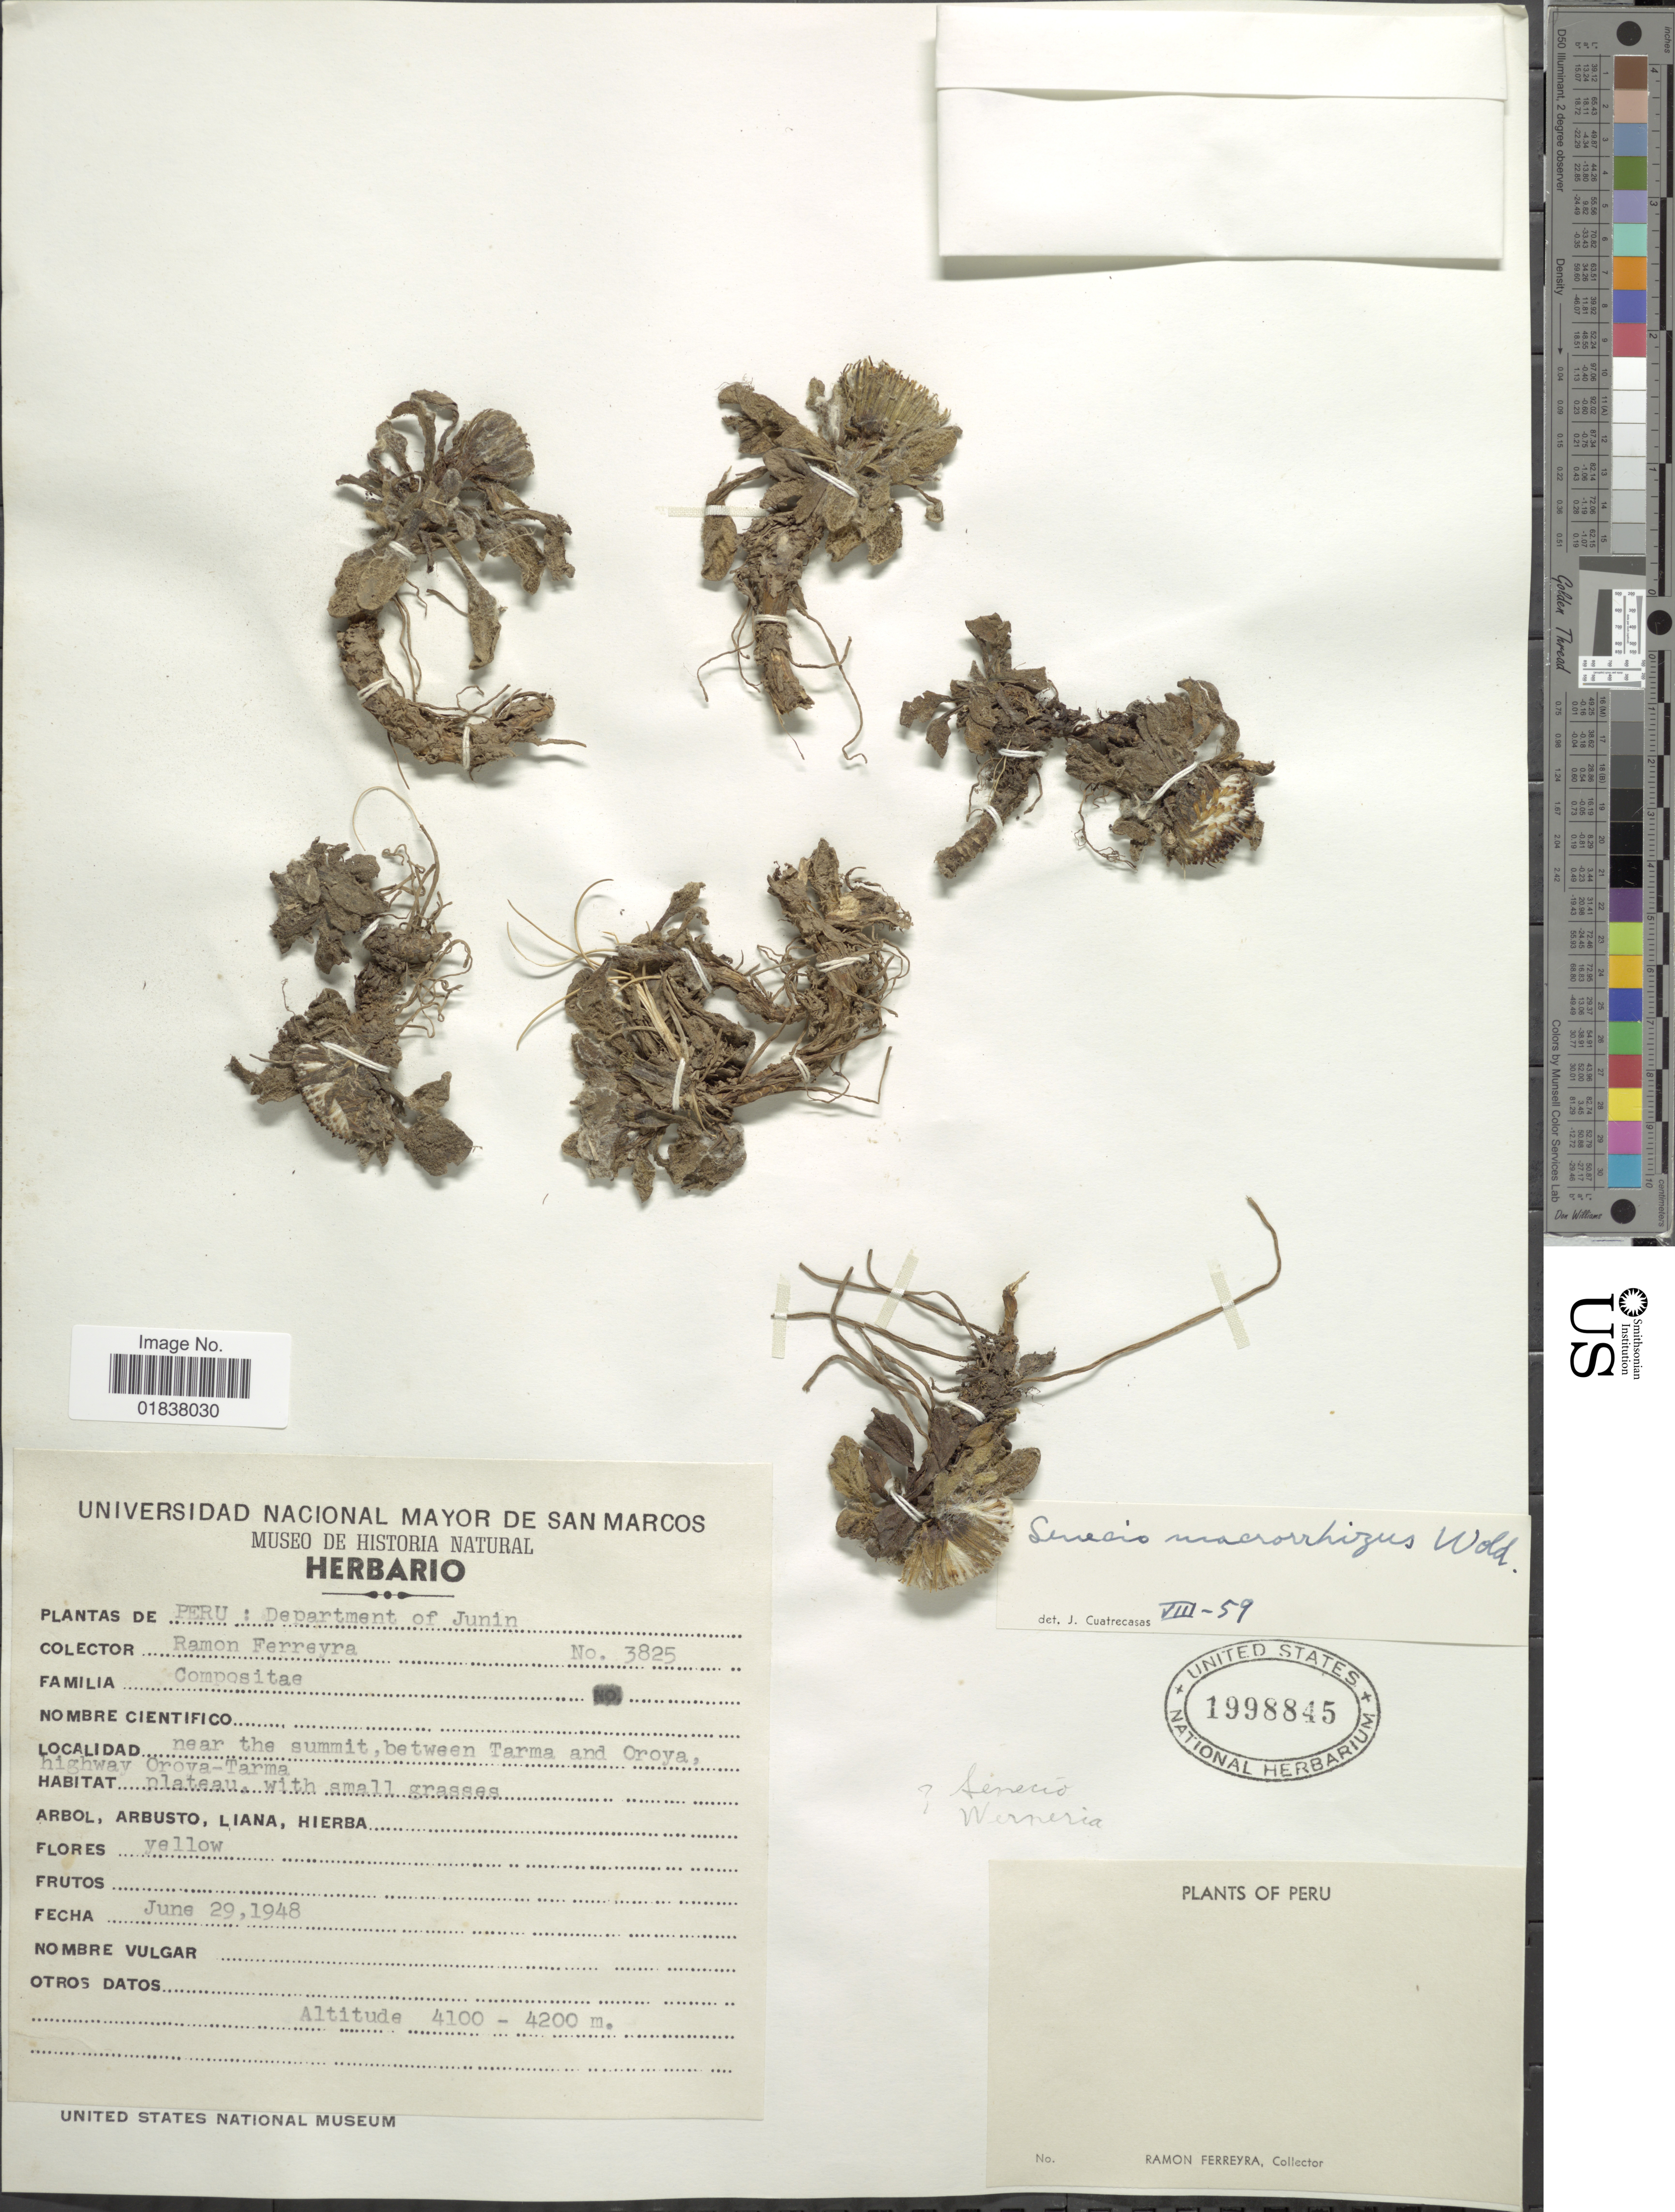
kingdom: Plantae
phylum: Tracheophyta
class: Magnoliopsida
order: Asterales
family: Asteraceae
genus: Senecio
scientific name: Senecio macrorrhizus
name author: Wedd.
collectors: R. A. Ferreyra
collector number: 3825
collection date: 1948-06-29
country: Peru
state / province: Junín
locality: Near the summit, between Tarma and Oroya, highway Oroya-Tarma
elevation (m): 4100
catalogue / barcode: US 1998845